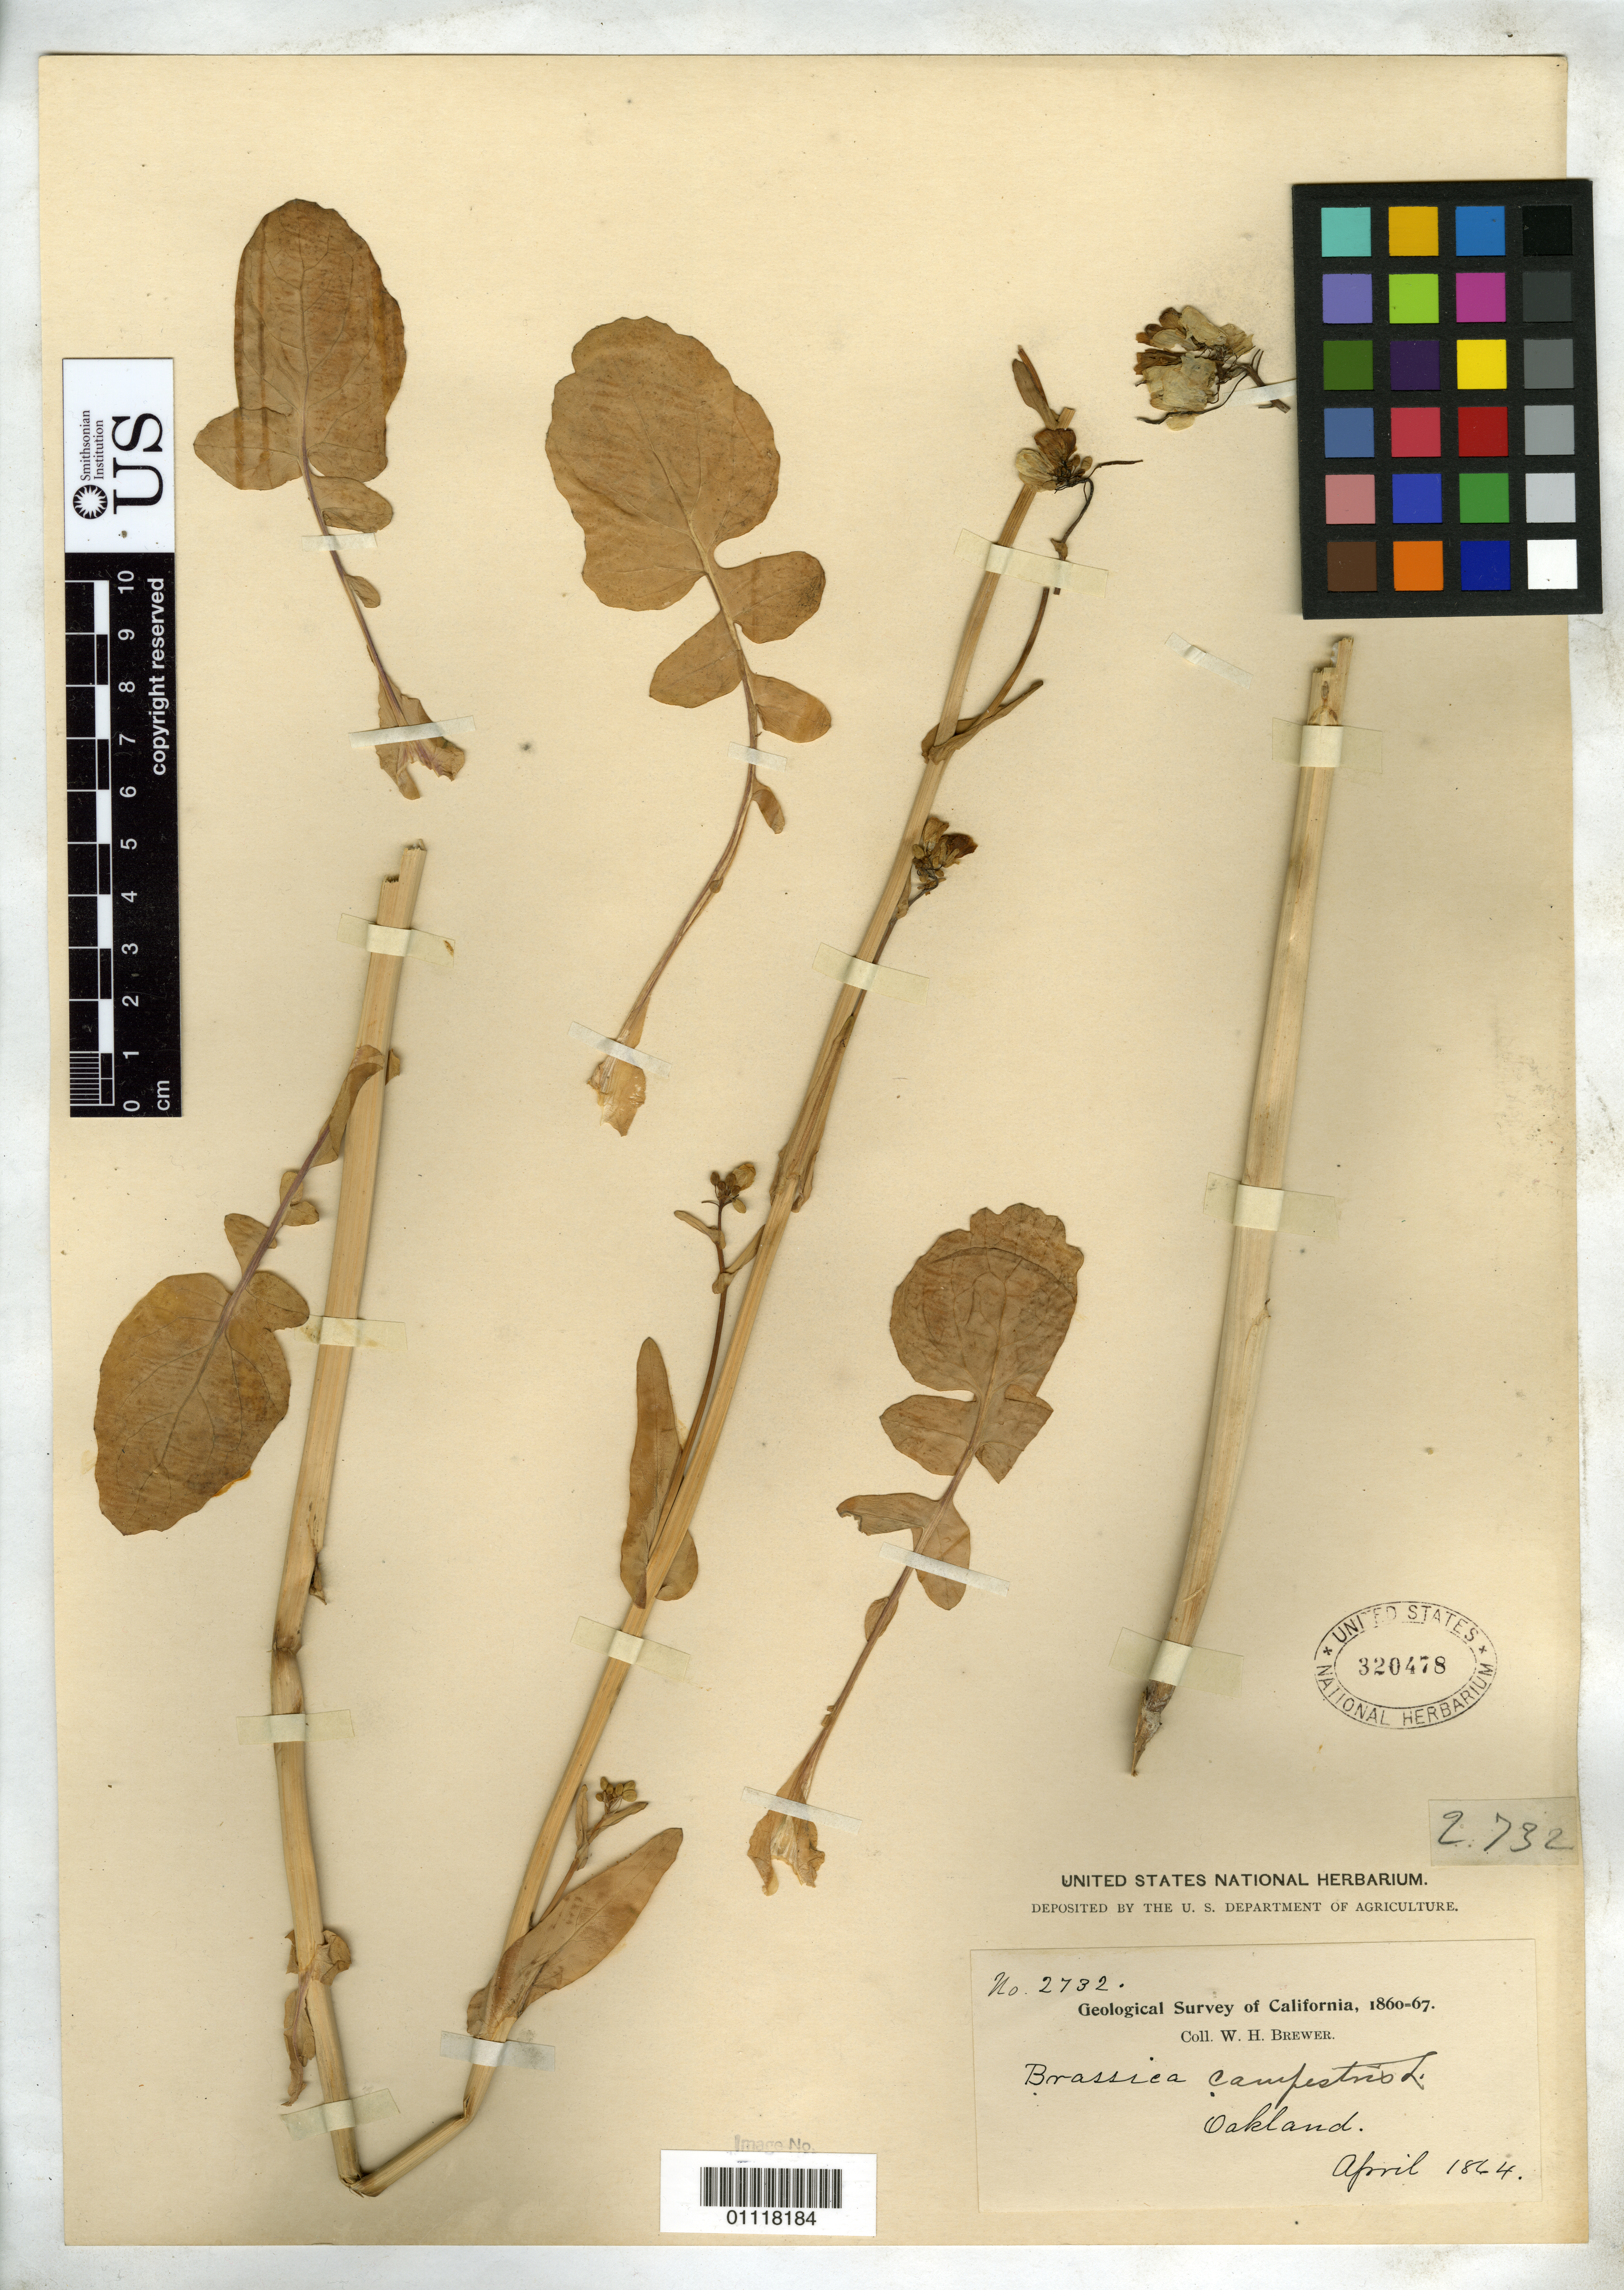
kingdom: Plantae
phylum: Tracheophyta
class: Magnoliopsida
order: Brassicales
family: Brassicaceae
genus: Brassica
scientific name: Brassica campestris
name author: L.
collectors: W. H. Brewer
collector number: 2732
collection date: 1864-04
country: United States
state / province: California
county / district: Alameda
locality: Oakland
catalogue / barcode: US 320478